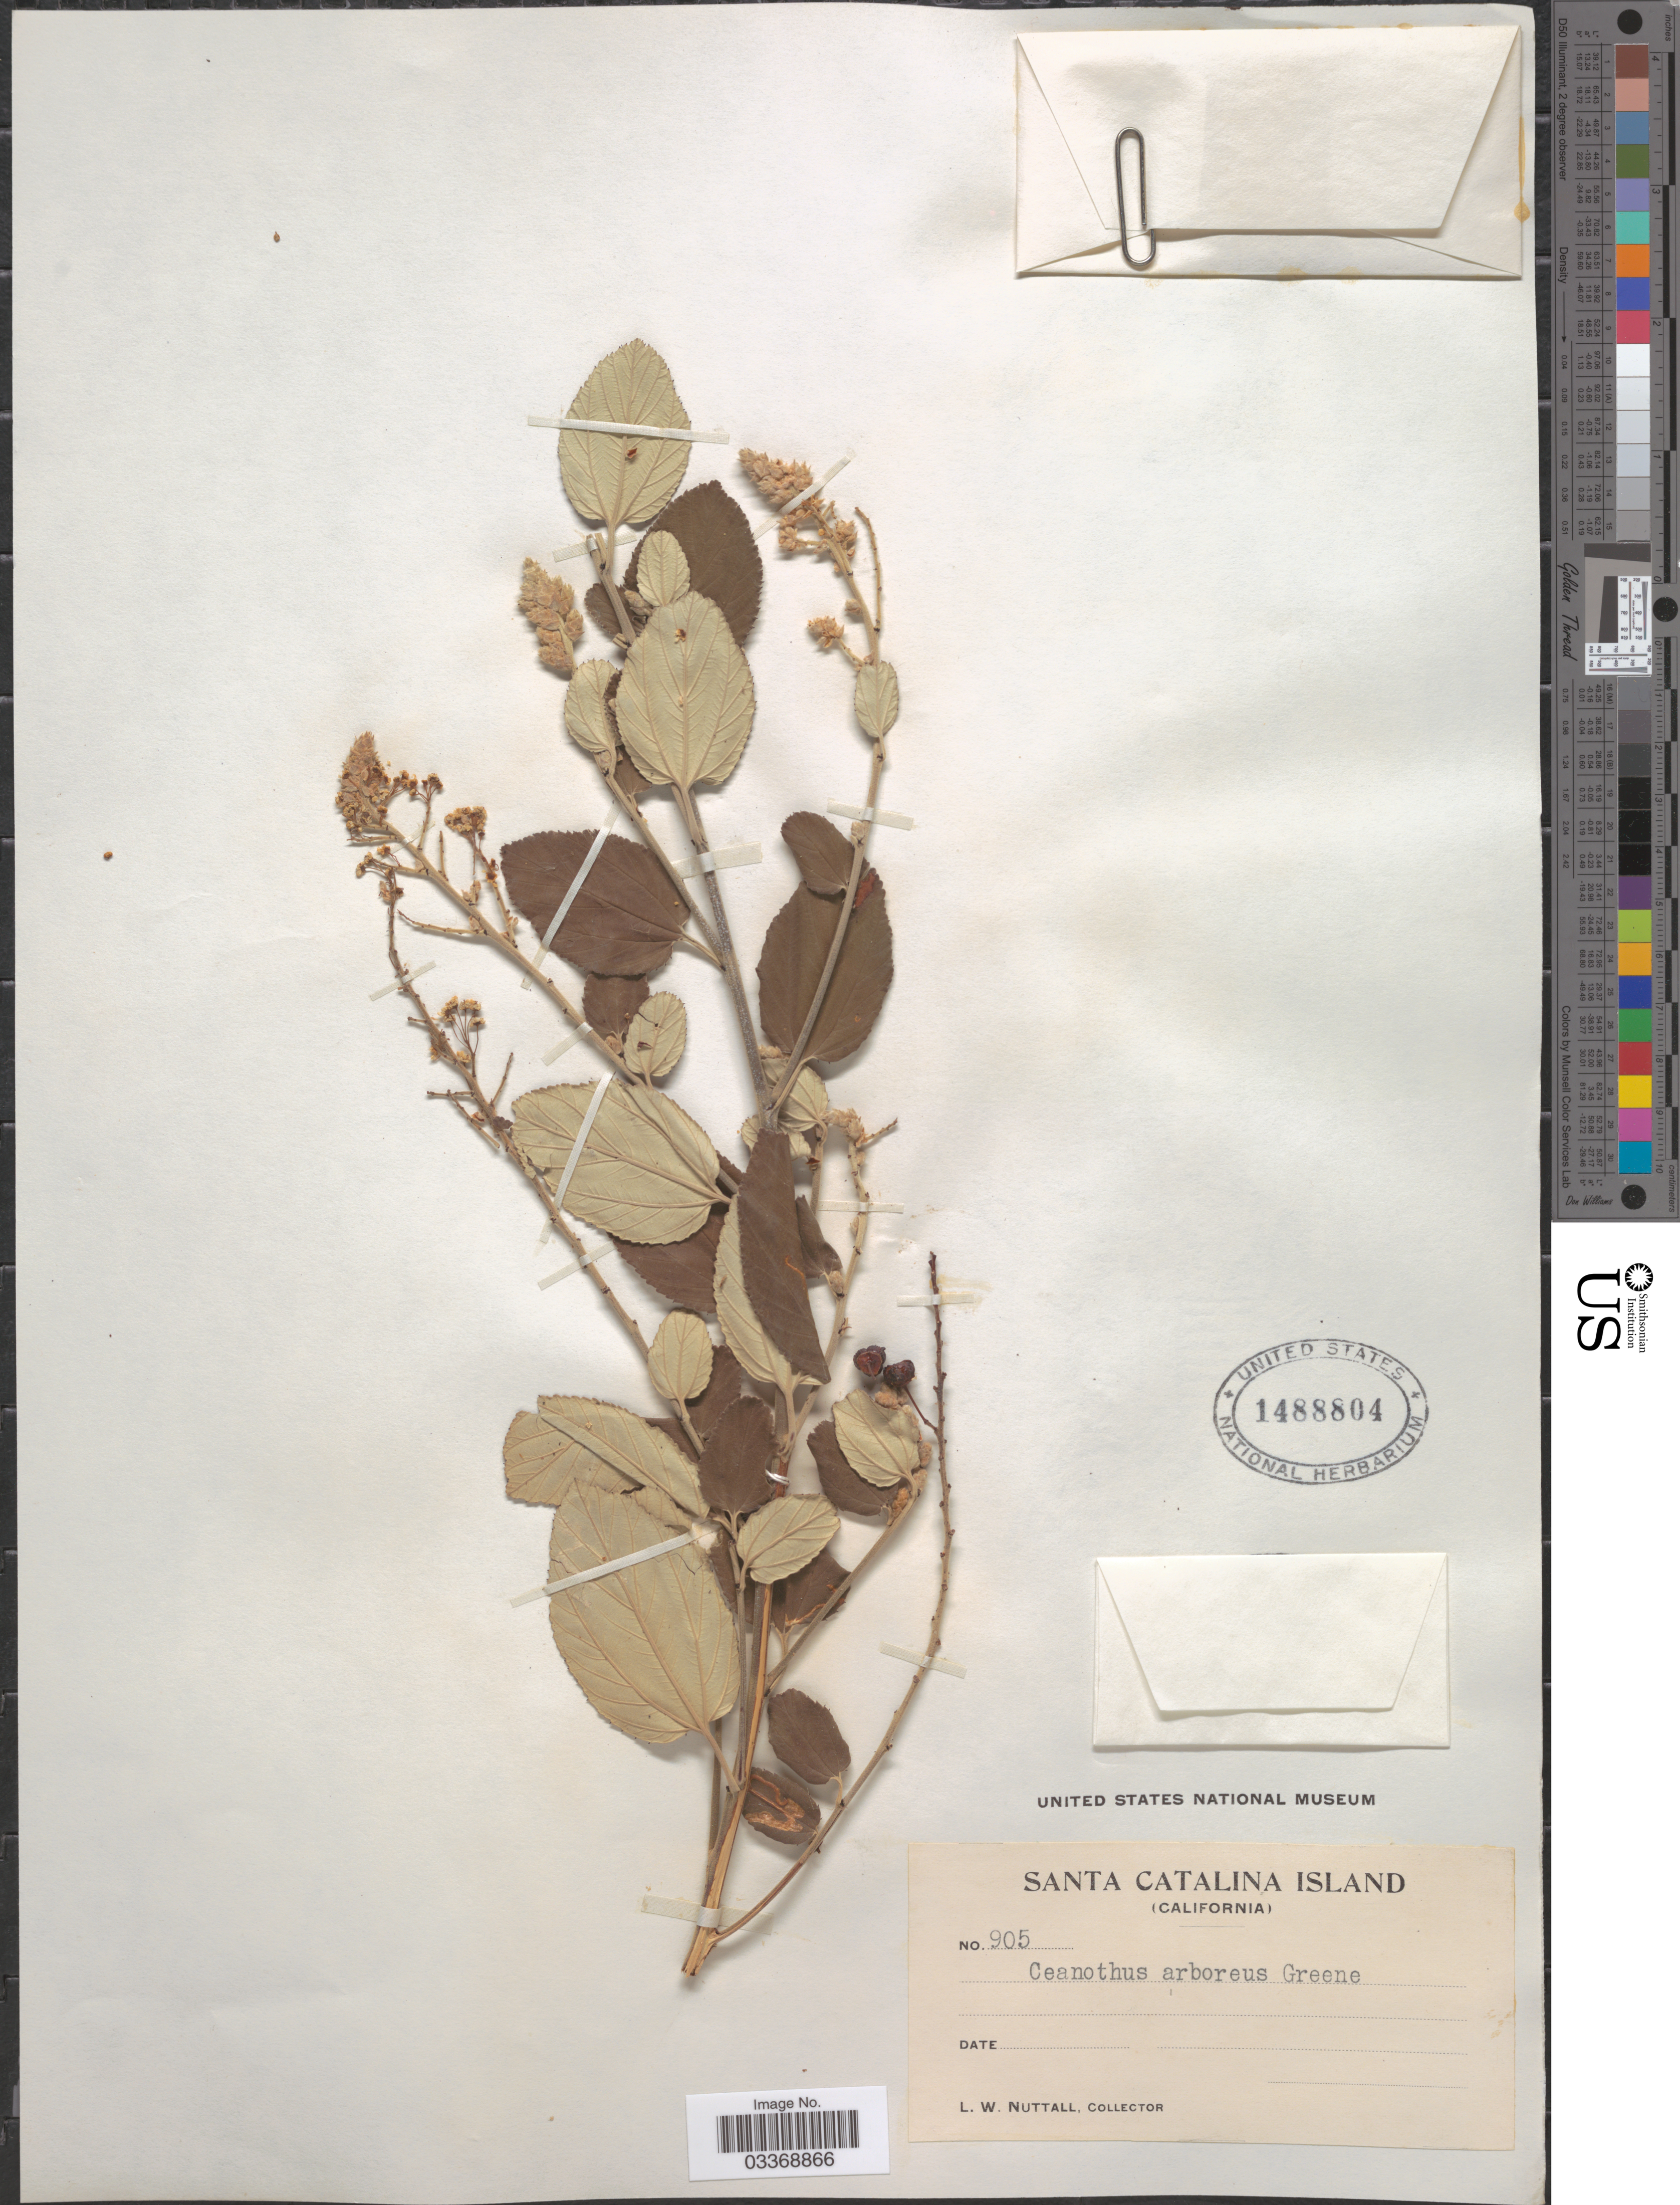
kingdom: Plantae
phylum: Tracheophyta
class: Magnoliopsida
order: Rosales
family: Rhamnaceae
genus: Ceanothus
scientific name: Ceanothus arboreus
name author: Greene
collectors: L. W. Nuttall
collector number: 905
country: United States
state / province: California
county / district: Los Angeles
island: Santa Catalina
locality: Santa Catalina Island.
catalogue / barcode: US 1488804